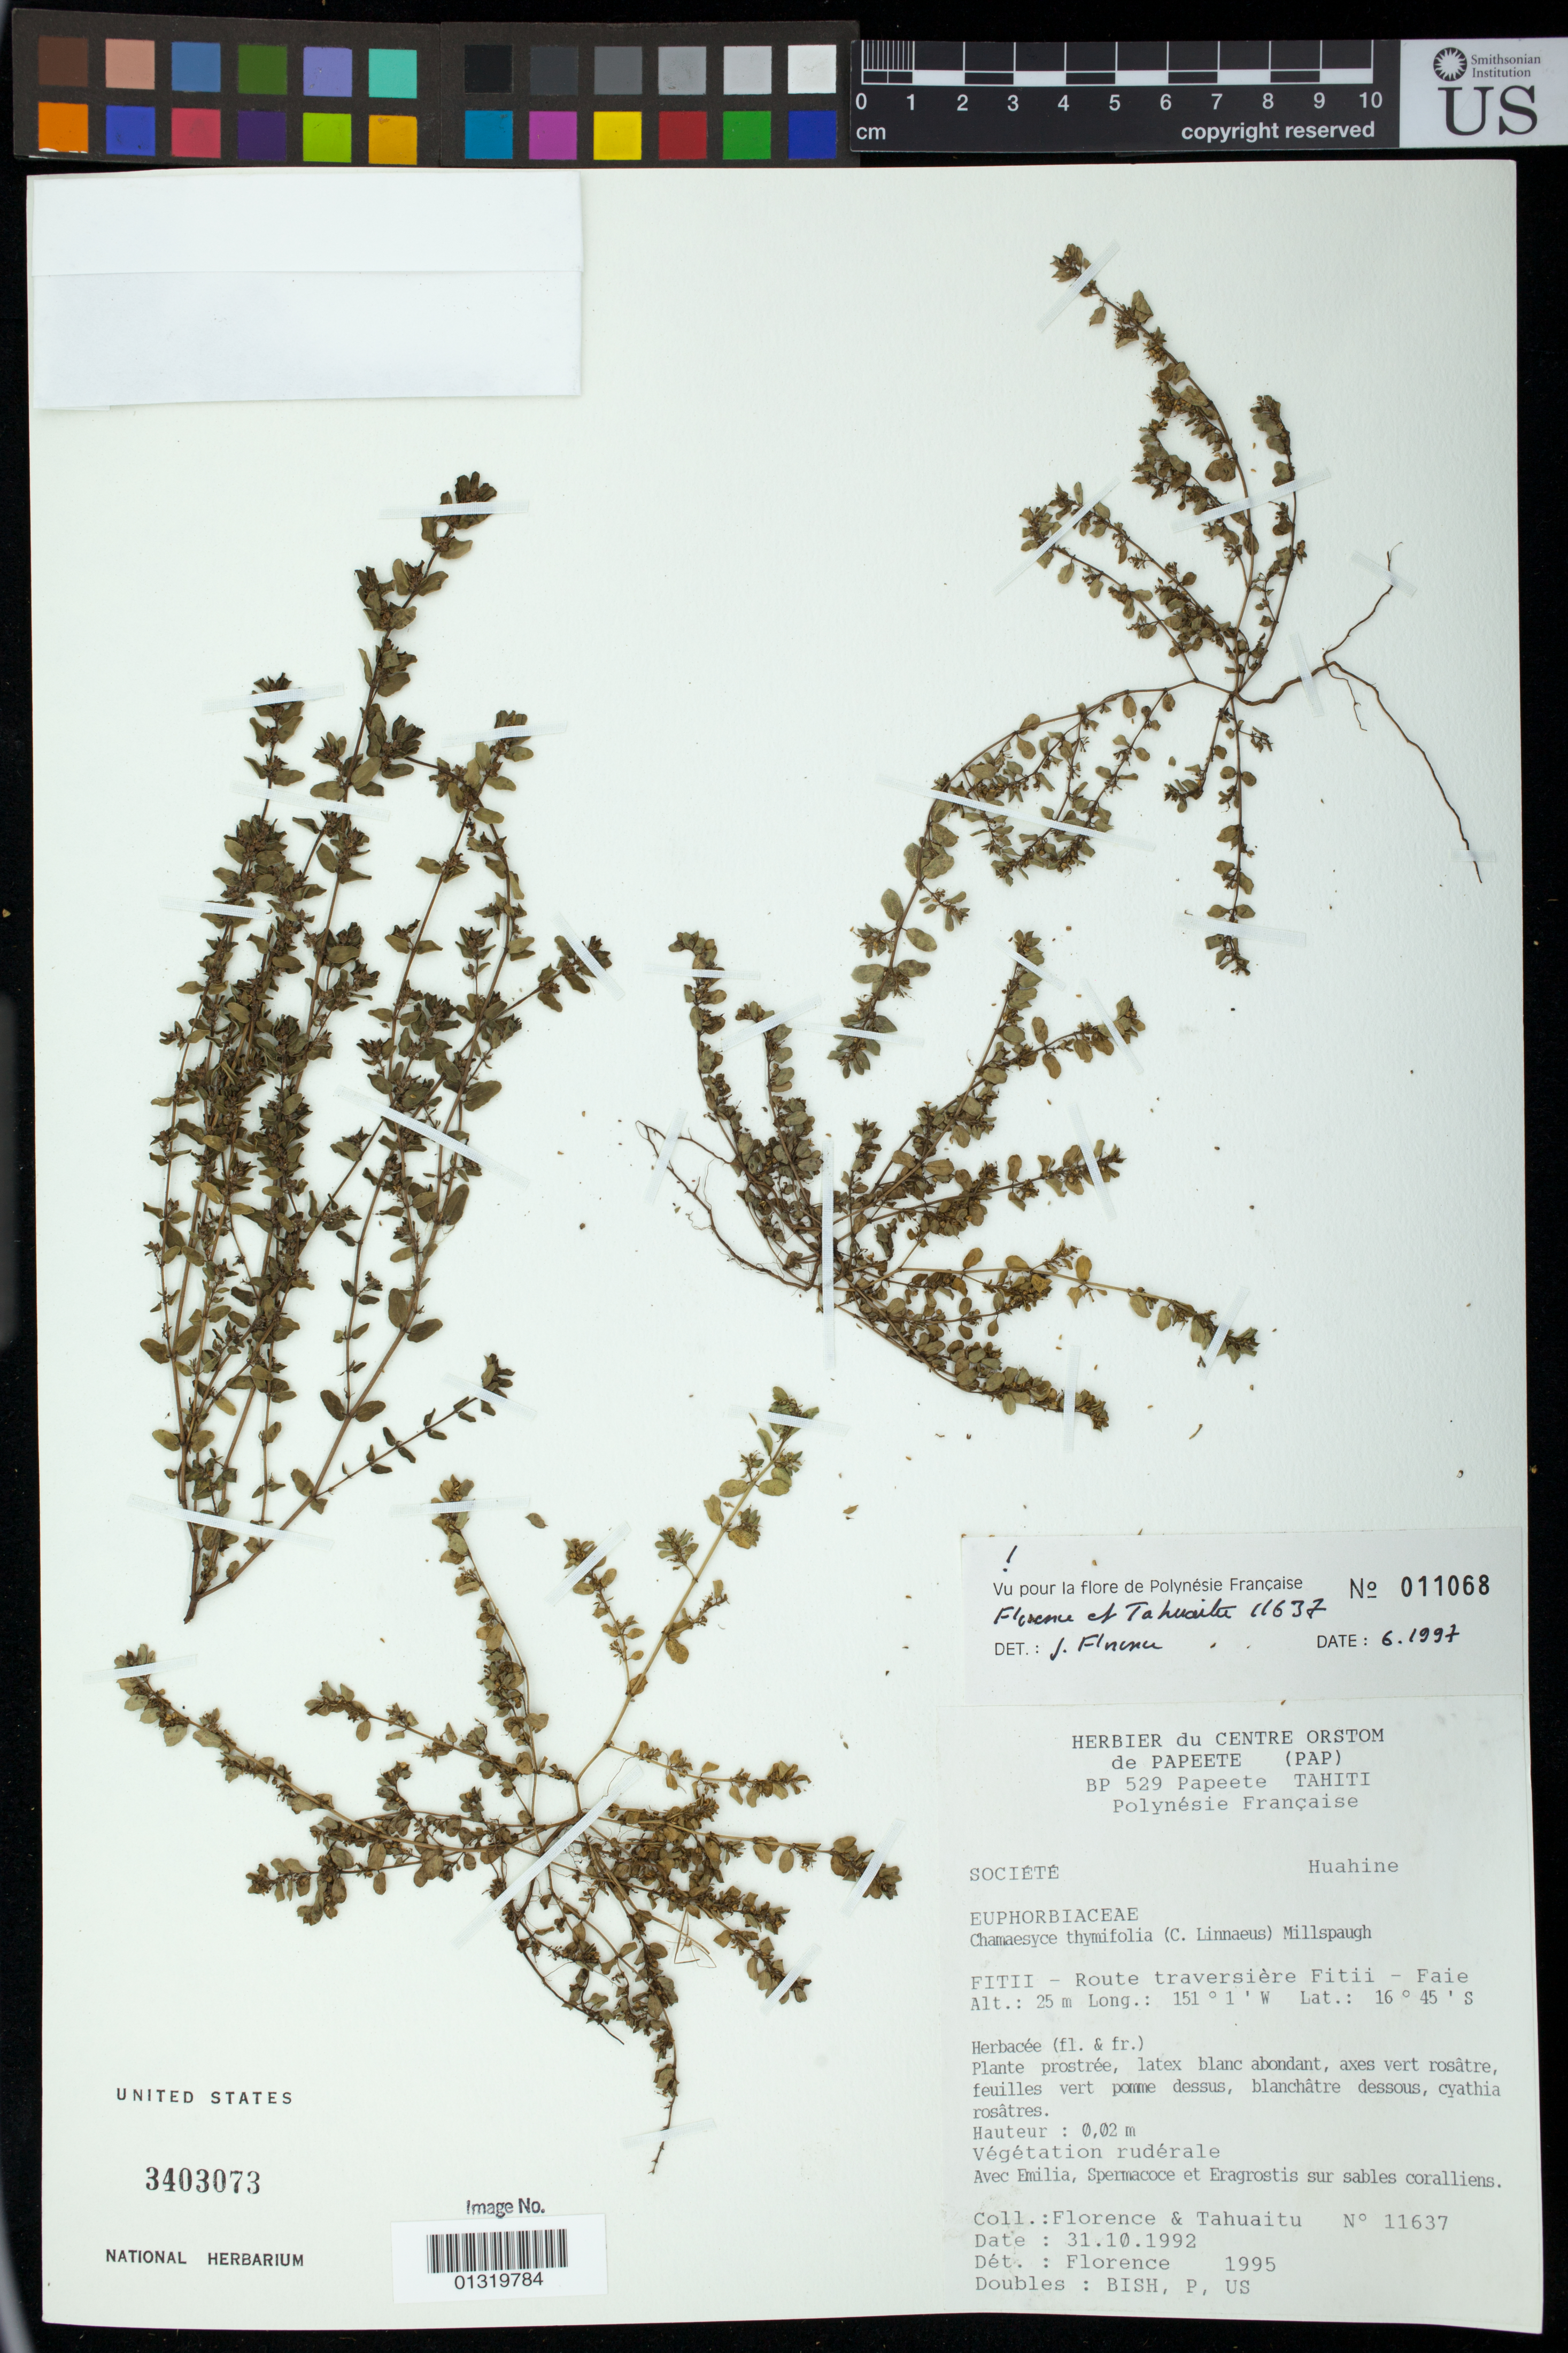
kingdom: Plantae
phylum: Tracheophyta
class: Magnoliopsida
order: Malpighiales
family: Euphorbiaceae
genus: Euphorbia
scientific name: Euphorbia thymifolia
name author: L.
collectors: J. Florence & R. Tahuaitu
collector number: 11637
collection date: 1992-10-31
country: French Polynesia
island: Huahine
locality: Huahine; Fitii - Route traversiere Fitii - Faie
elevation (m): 25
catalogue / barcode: US 3403073